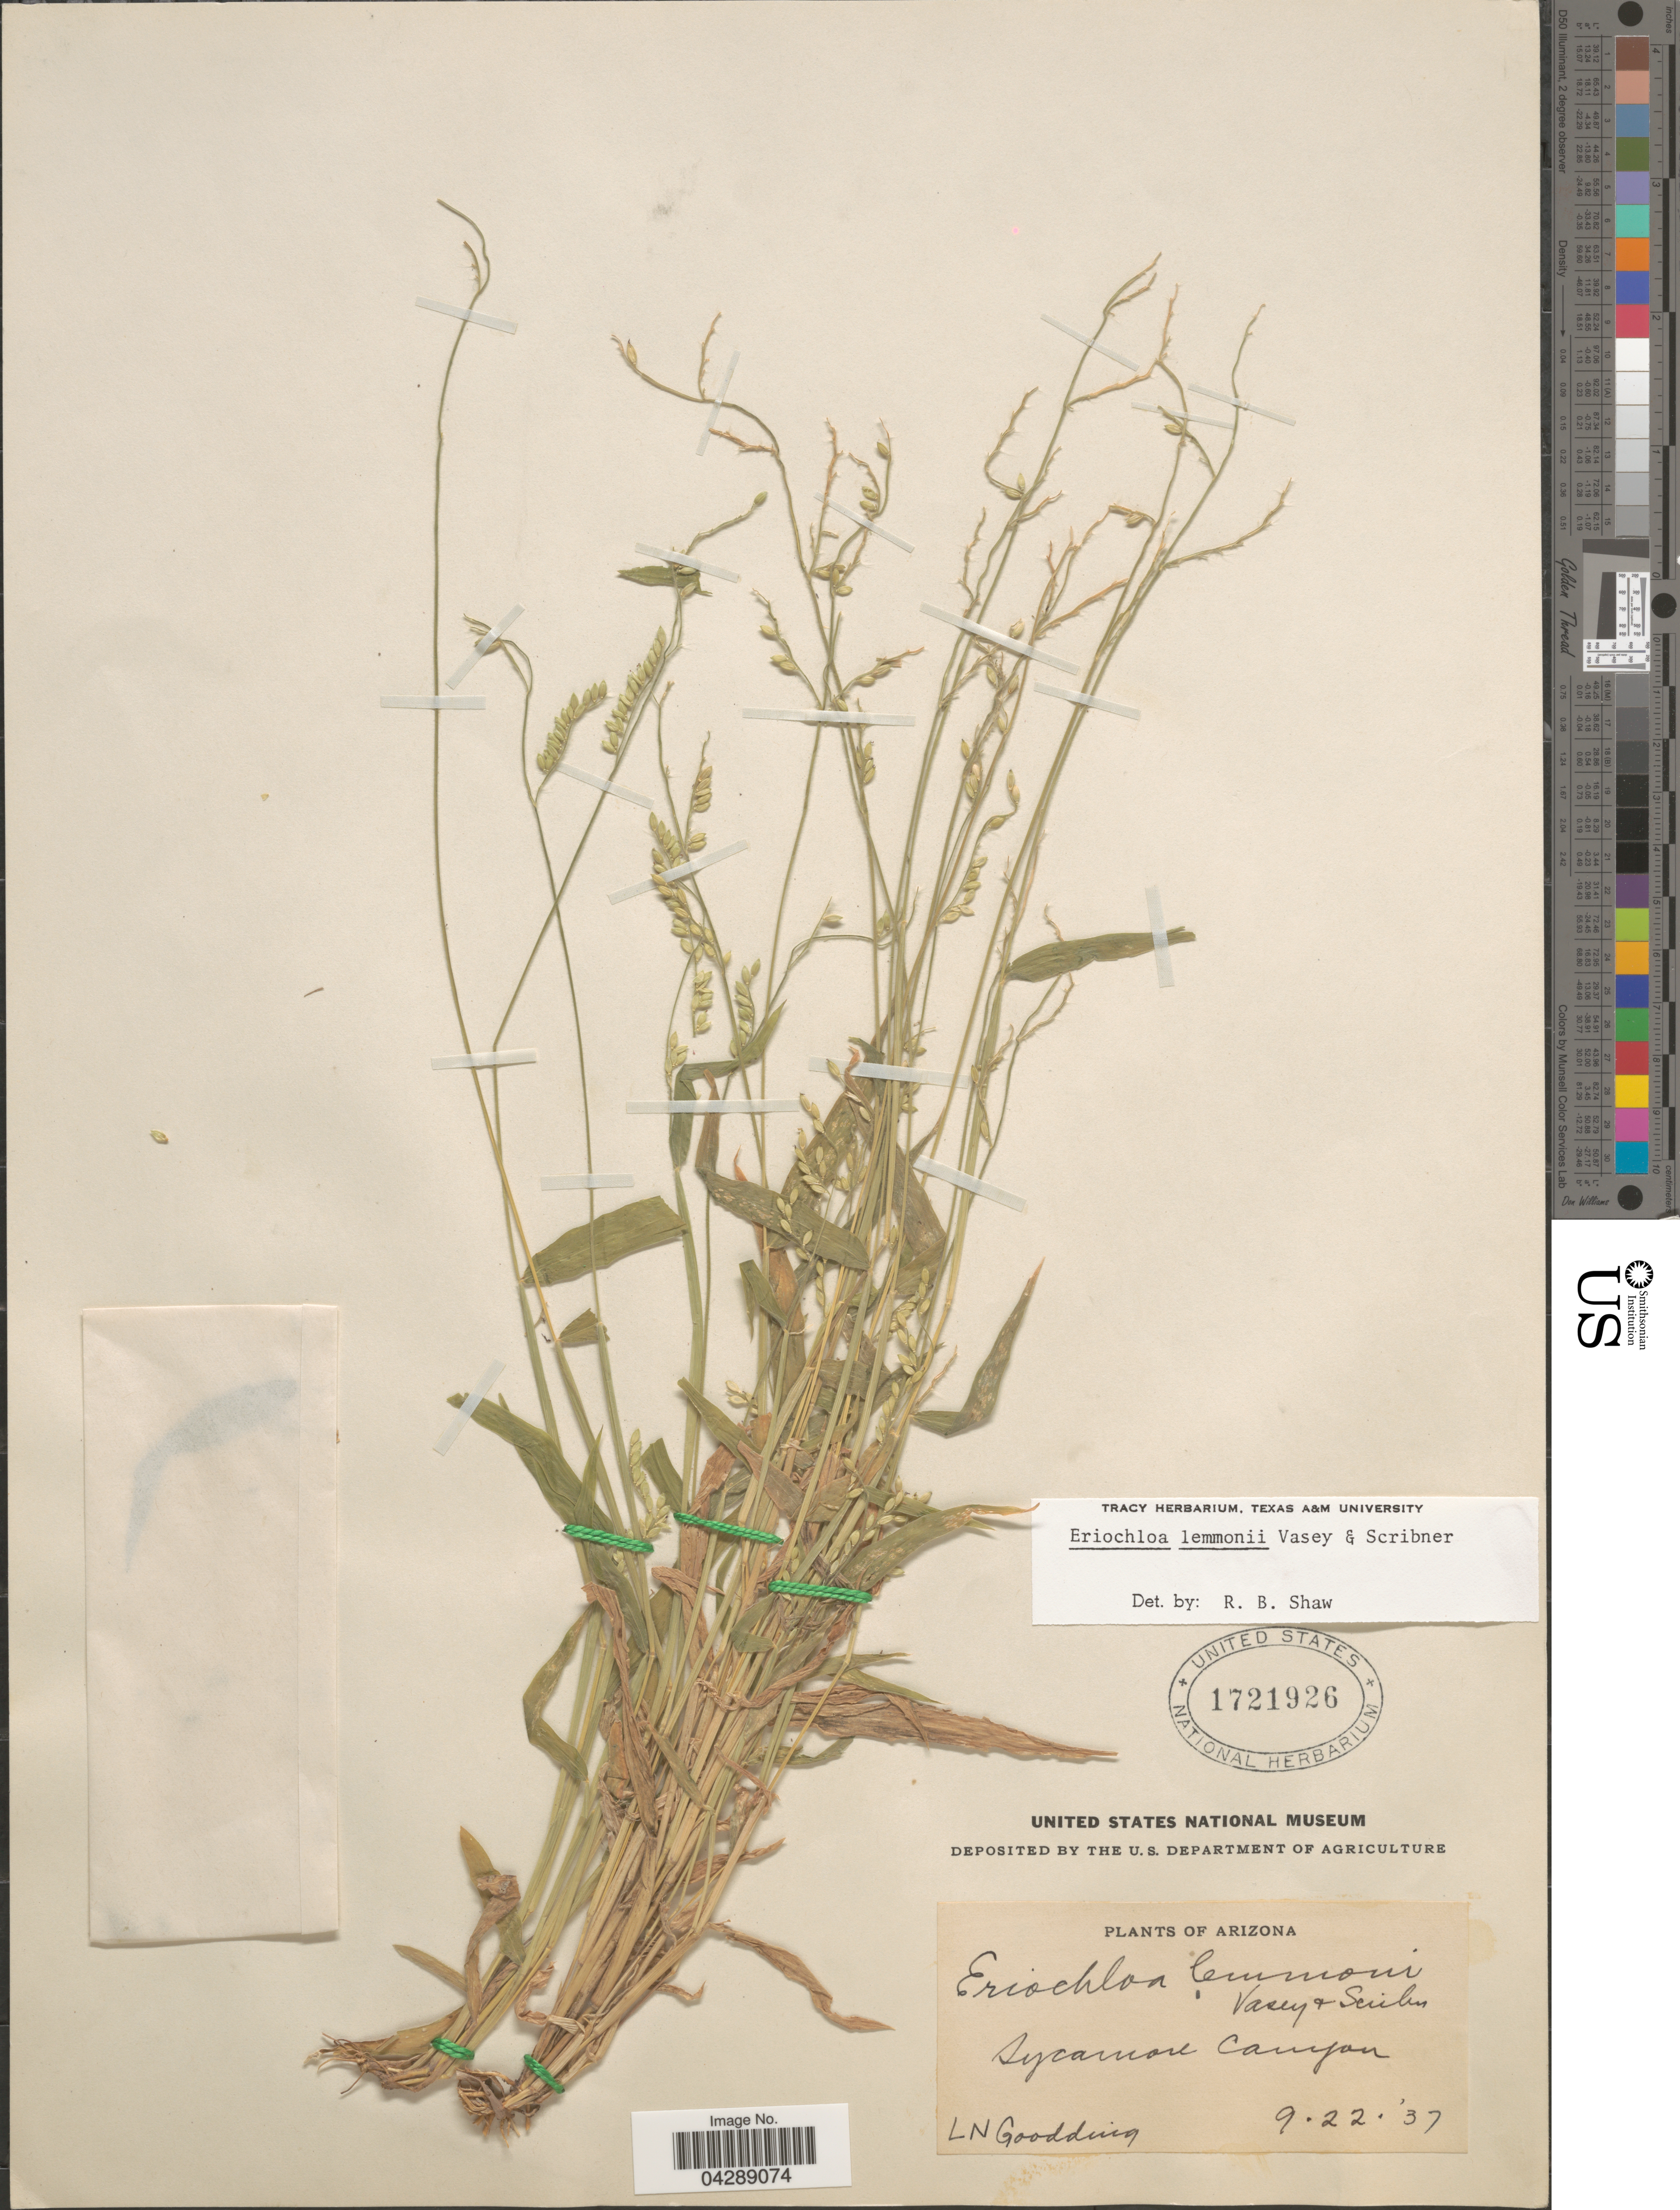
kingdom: Plantae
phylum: Tracheophyta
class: Liliopsida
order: Poales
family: Poaceae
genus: Eriochloa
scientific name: Eriochloa lemmonii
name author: Vasey & Scribn.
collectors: L. N. Goodding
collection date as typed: Transcribed d/m/y: 22/9/37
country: United States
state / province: Arizona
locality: Sycamore Canyon.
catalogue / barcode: US 1721926